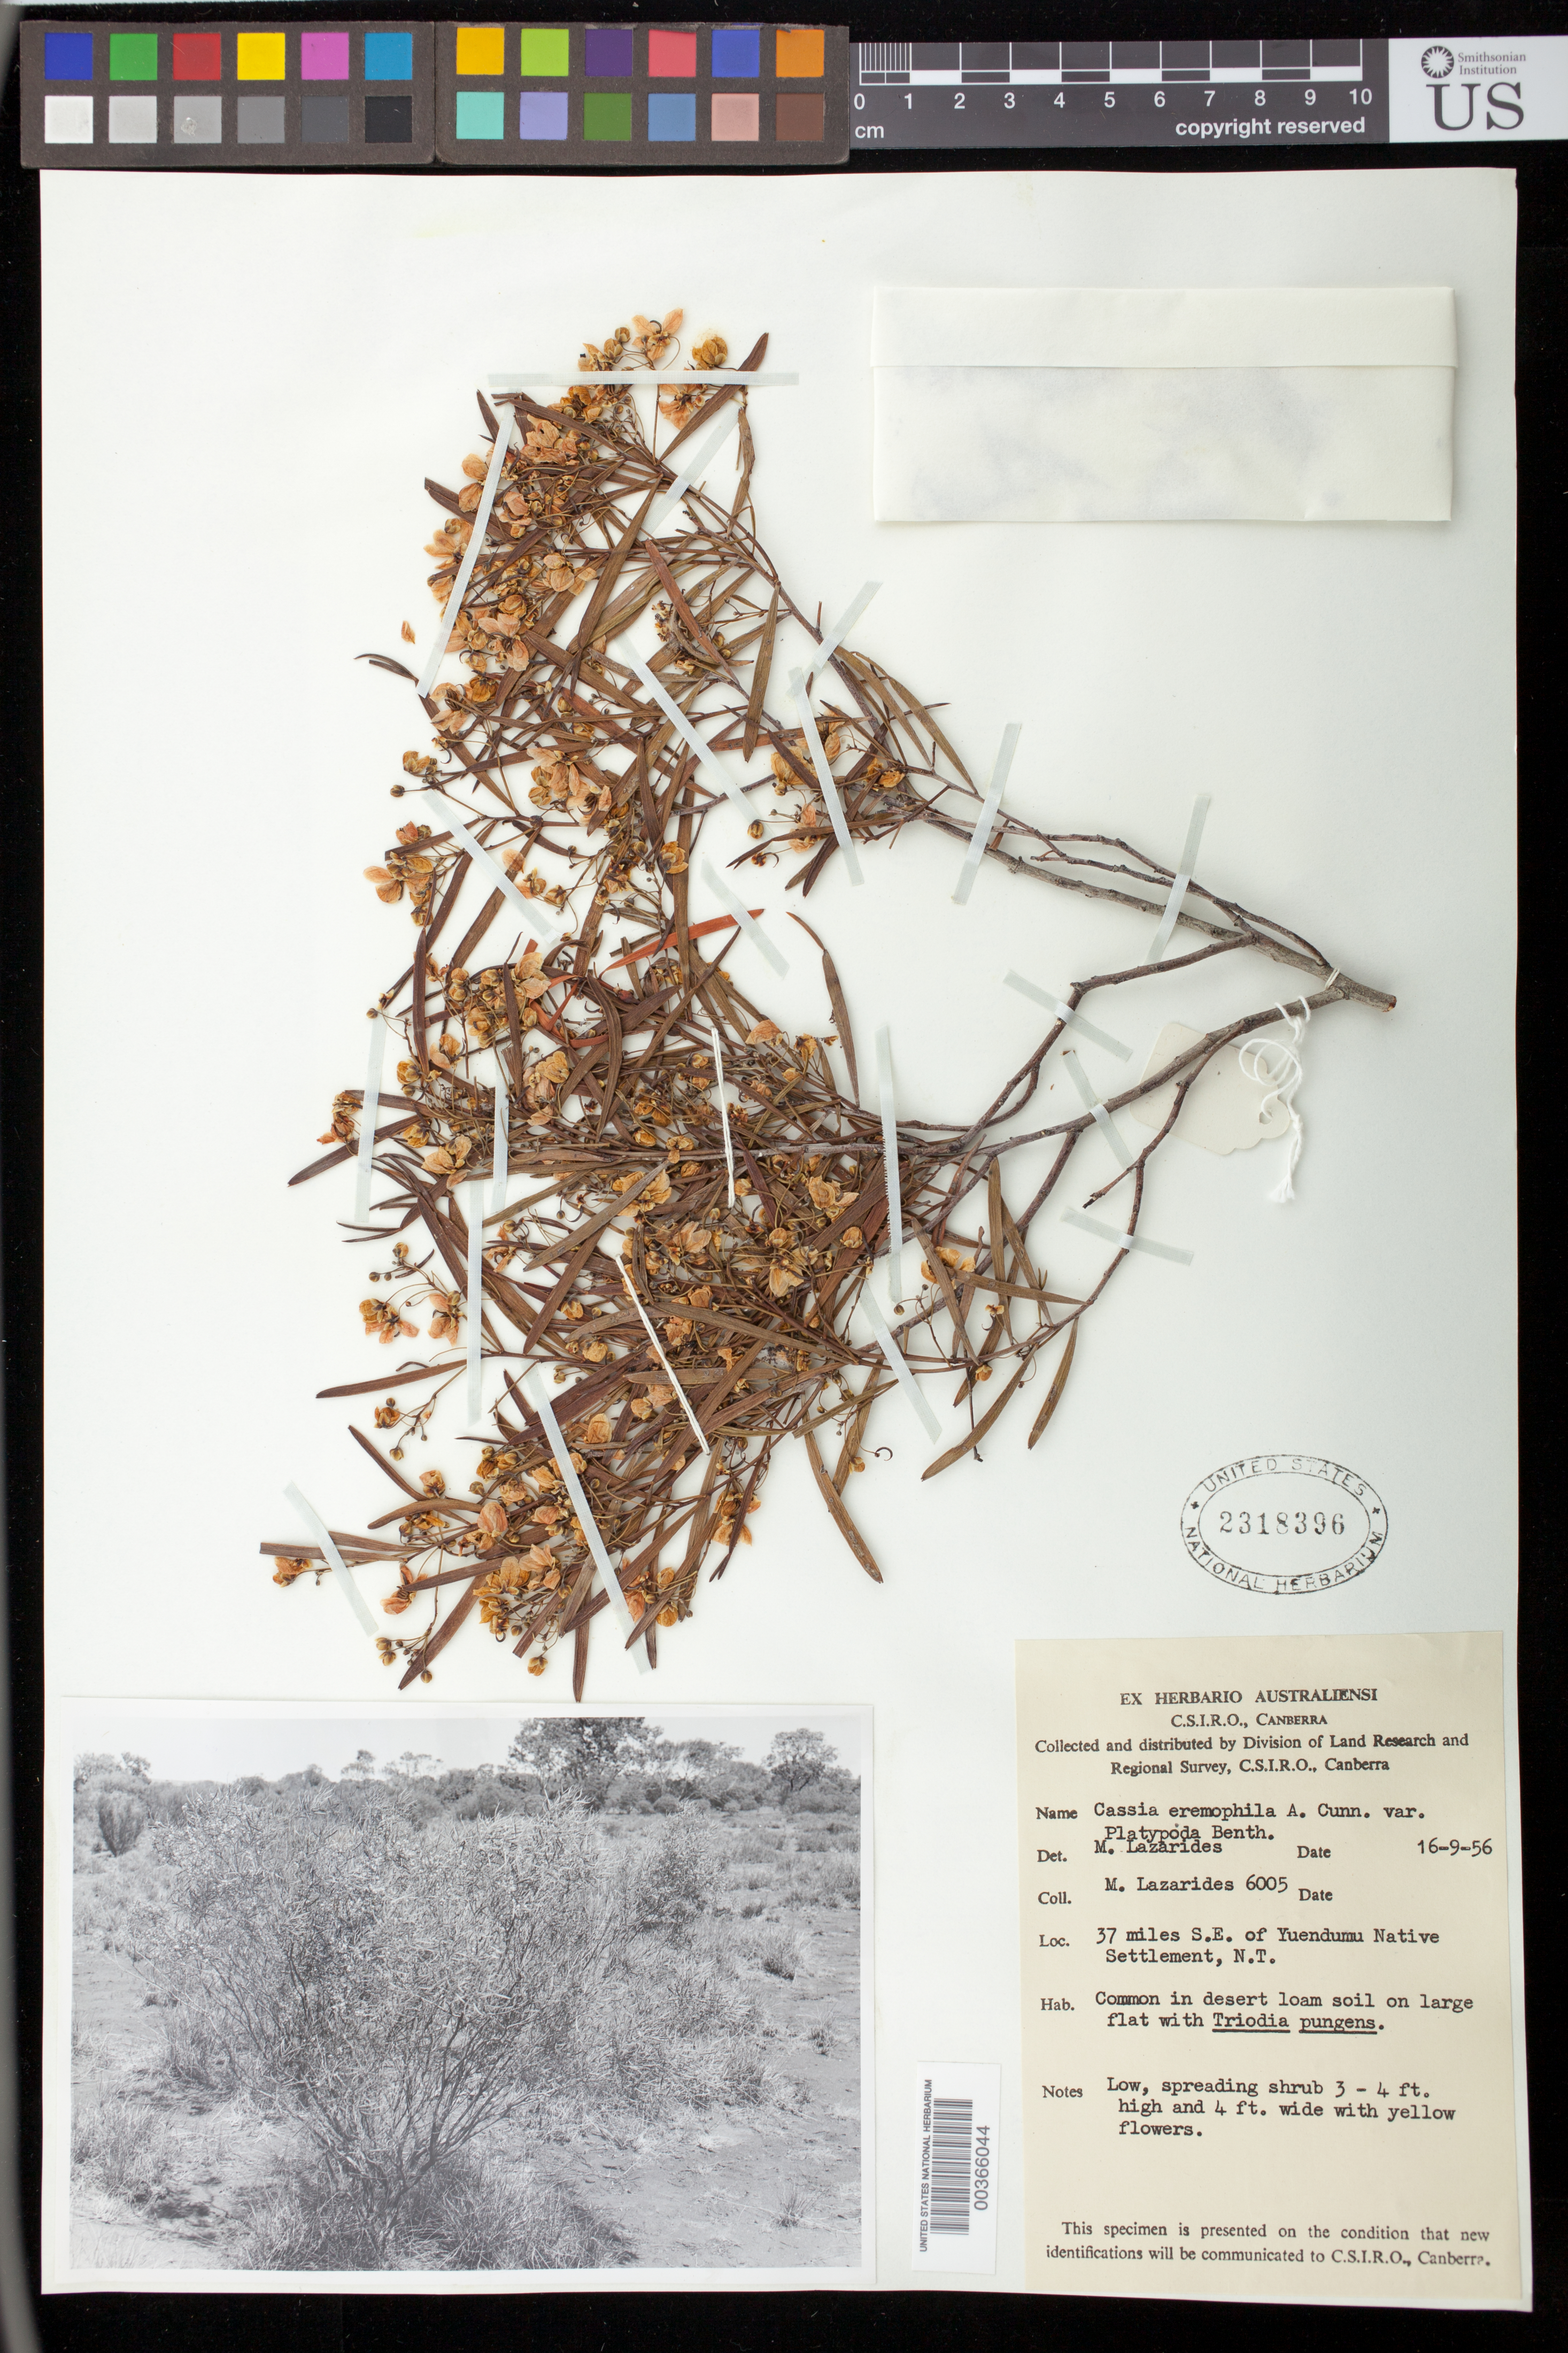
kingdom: Plantae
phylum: Tracheophyta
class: Magnoliopsida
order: Fabales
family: Fabaceae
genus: Senna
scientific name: Senna artemisioides subsp. petiolaris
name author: Randell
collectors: M. Lazarides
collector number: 6005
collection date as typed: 16 Sep 1956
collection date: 1956-09-16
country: Australia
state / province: Northern Territory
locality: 37 mi se of yuendumu natrive settlement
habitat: In desert loam soil on large flat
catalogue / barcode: US 2318396